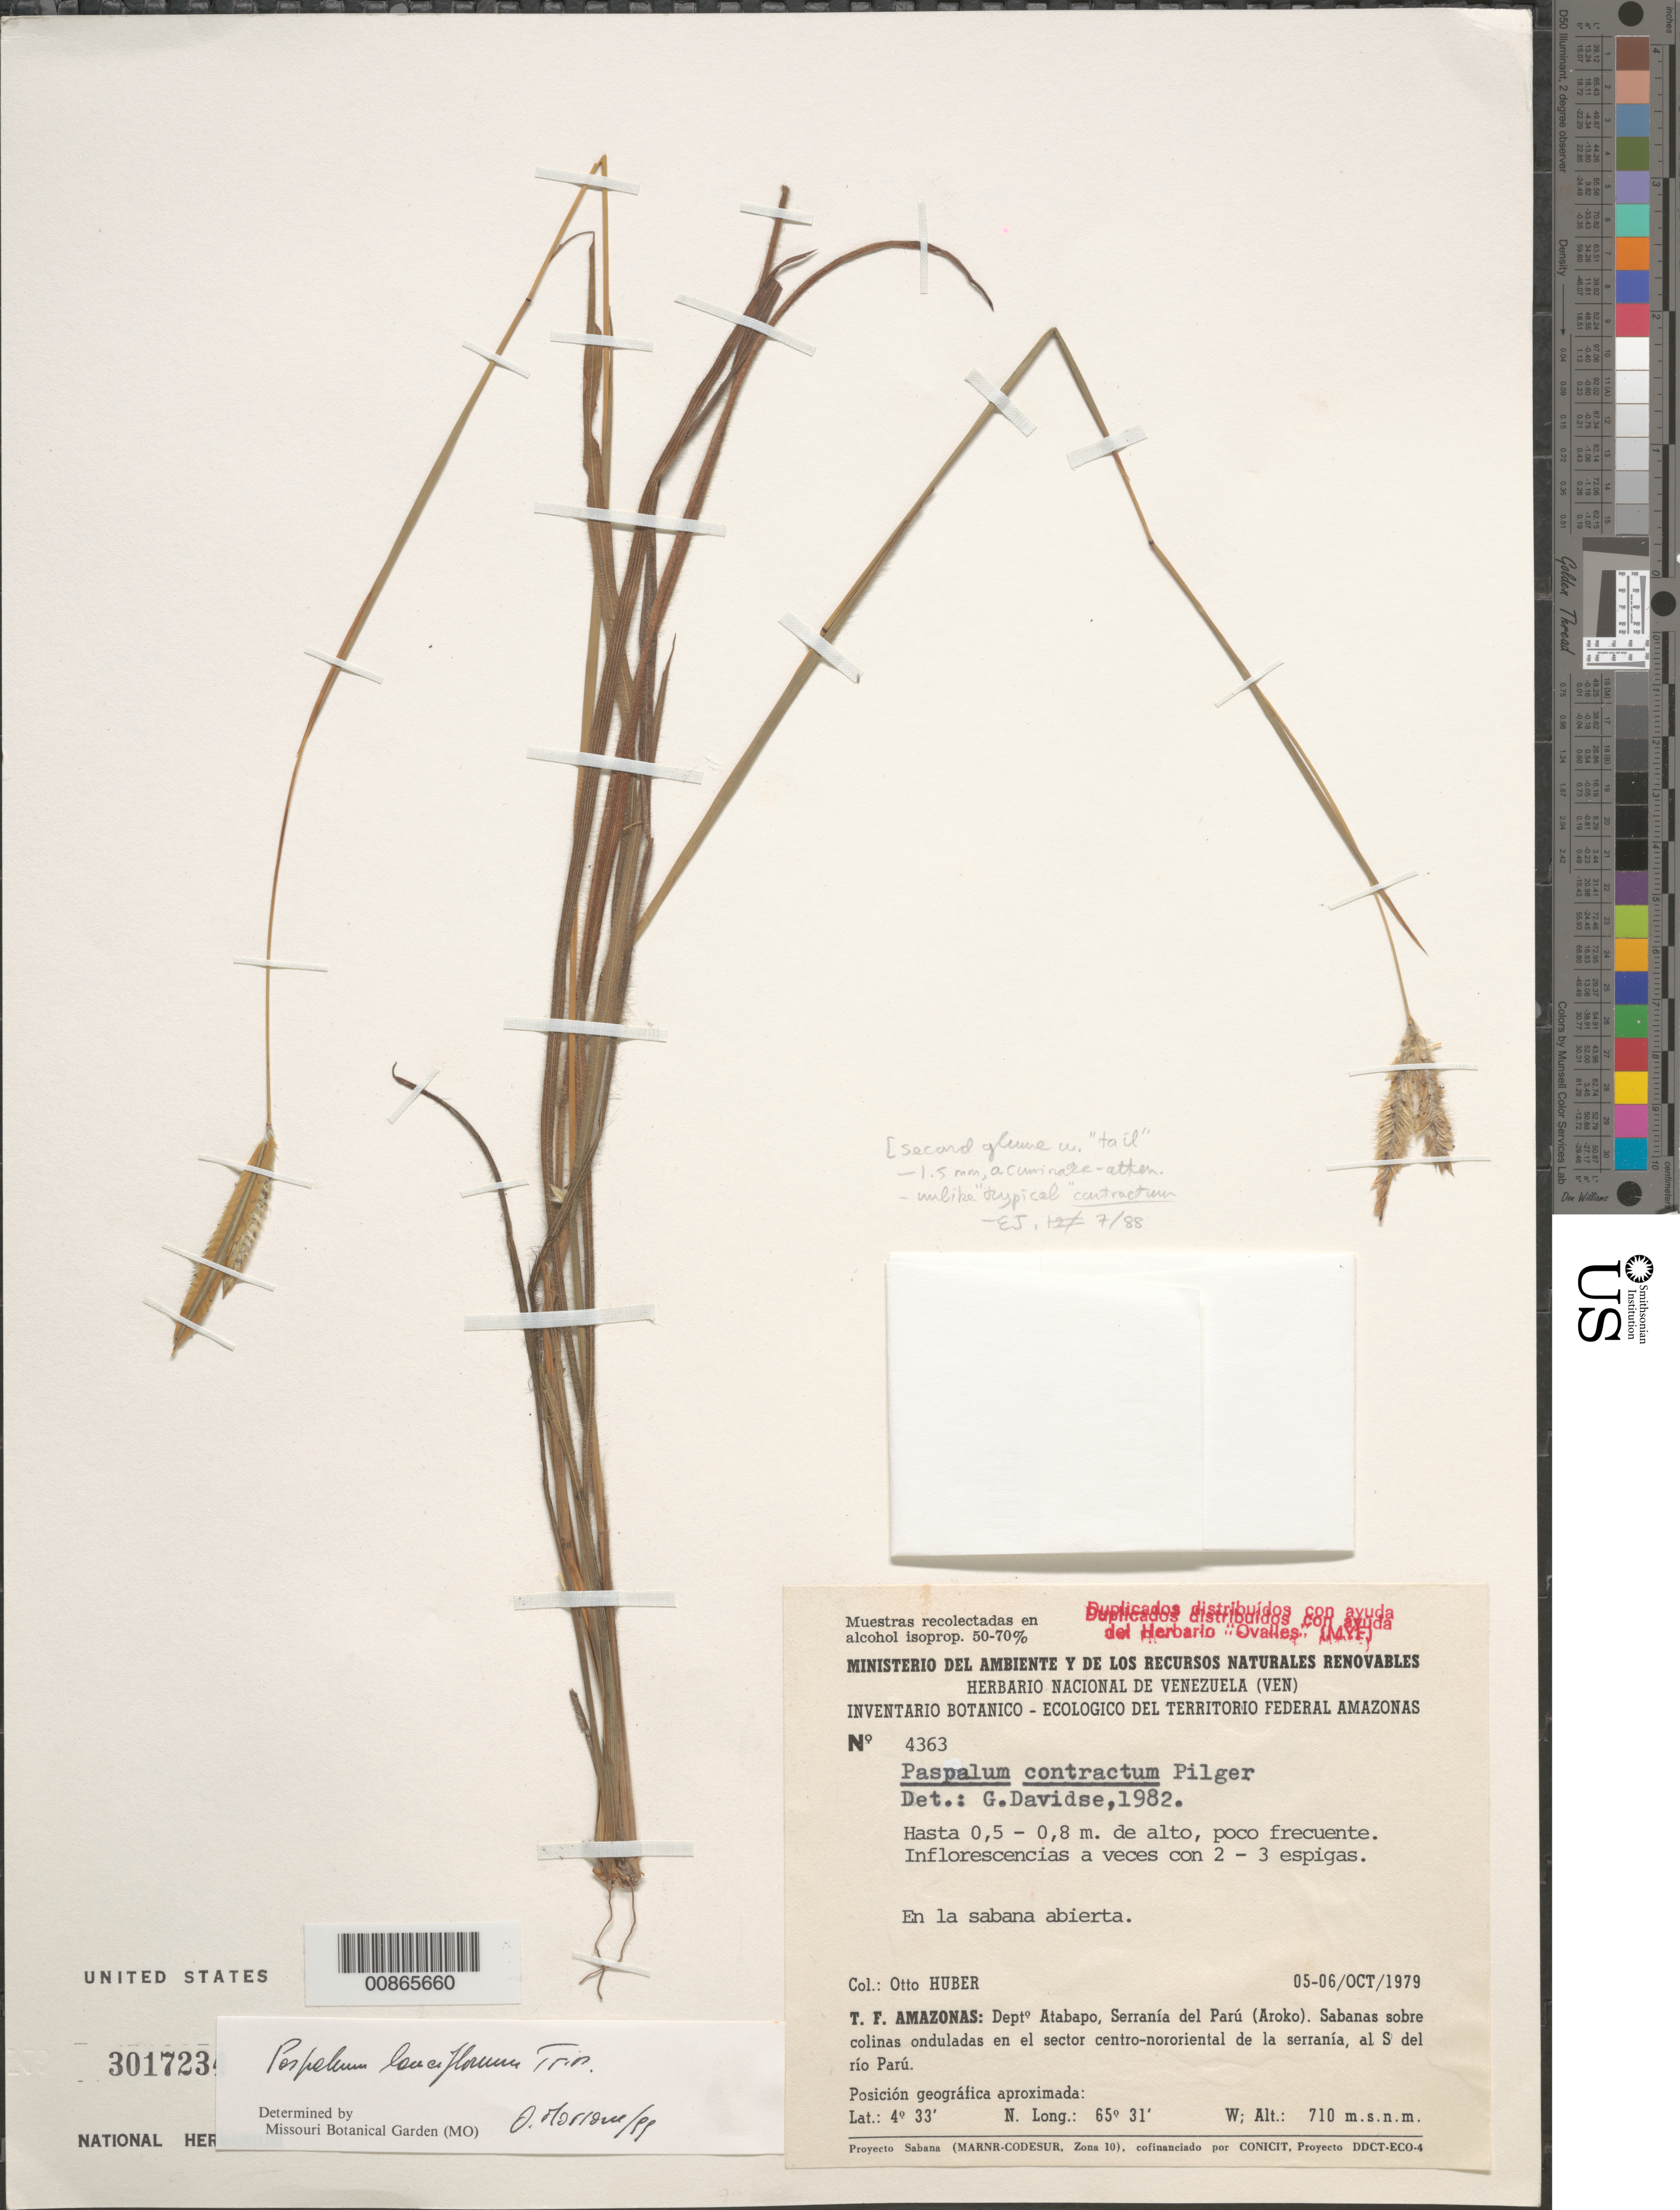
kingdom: Plantae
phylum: Tracheophyta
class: Liliopsida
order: Poales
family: Poaceae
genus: Paspalum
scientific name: Paspalum lanciflorum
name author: Trin.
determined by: Morrone, O. N., (SI), Instituto de Botánica Darwinion (Argentina)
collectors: O. Huber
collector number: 4363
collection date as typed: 5-Oct-79 to 6-Oct-79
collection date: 1979-10-05/1979-10-06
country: Venezuela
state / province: Amazonas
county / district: Atabapo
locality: Serranía del Parú (Aroko); sector centro-nororiental de la serrania, al S del Río Parú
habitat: Sabana abierta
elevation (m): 710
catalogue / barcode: US 3017234